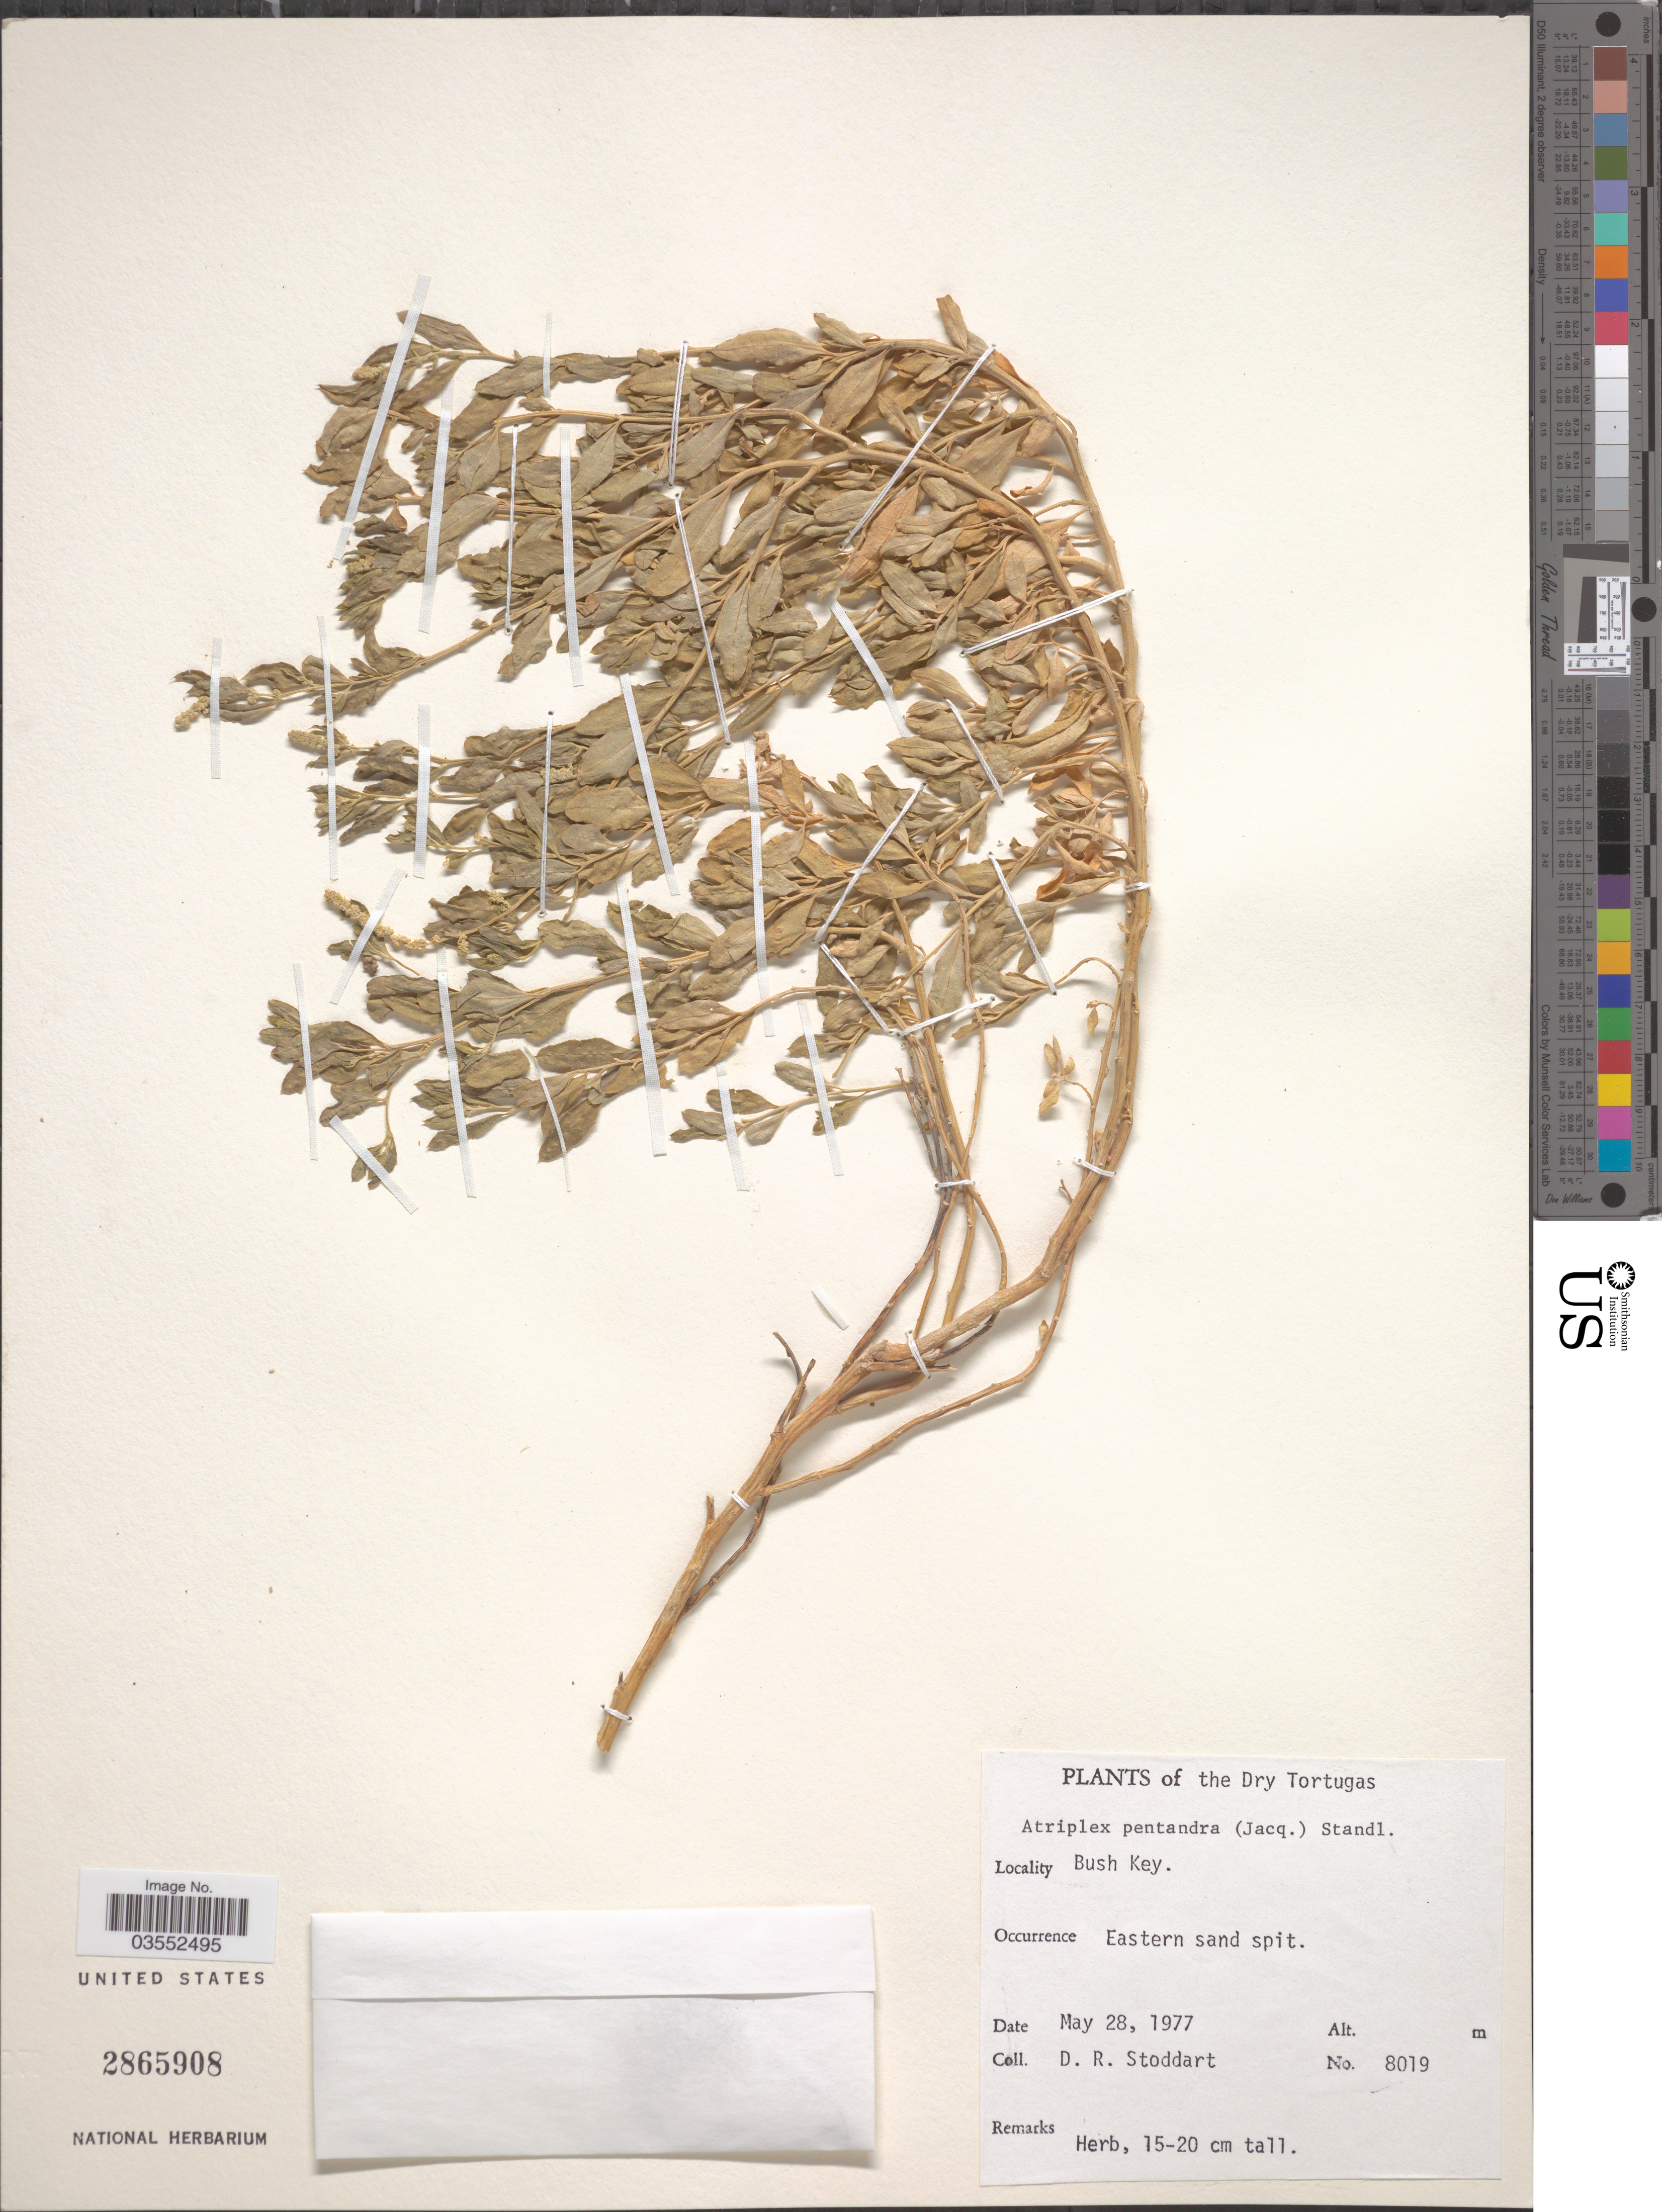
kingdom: Plantae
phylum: Tracheophyta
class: Magnoliopsida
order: Caryophyllales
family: Amaranthaceae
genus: Atriplex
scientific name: Atriplex pentandra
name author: (Jacq.) Standl.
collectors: D. R. Stoddart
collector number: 8019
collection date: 1977-05-28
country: United States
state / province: Florida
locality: Dry Tortugas. Bush Key. Eastern sand spit.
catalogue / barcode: US 2865908